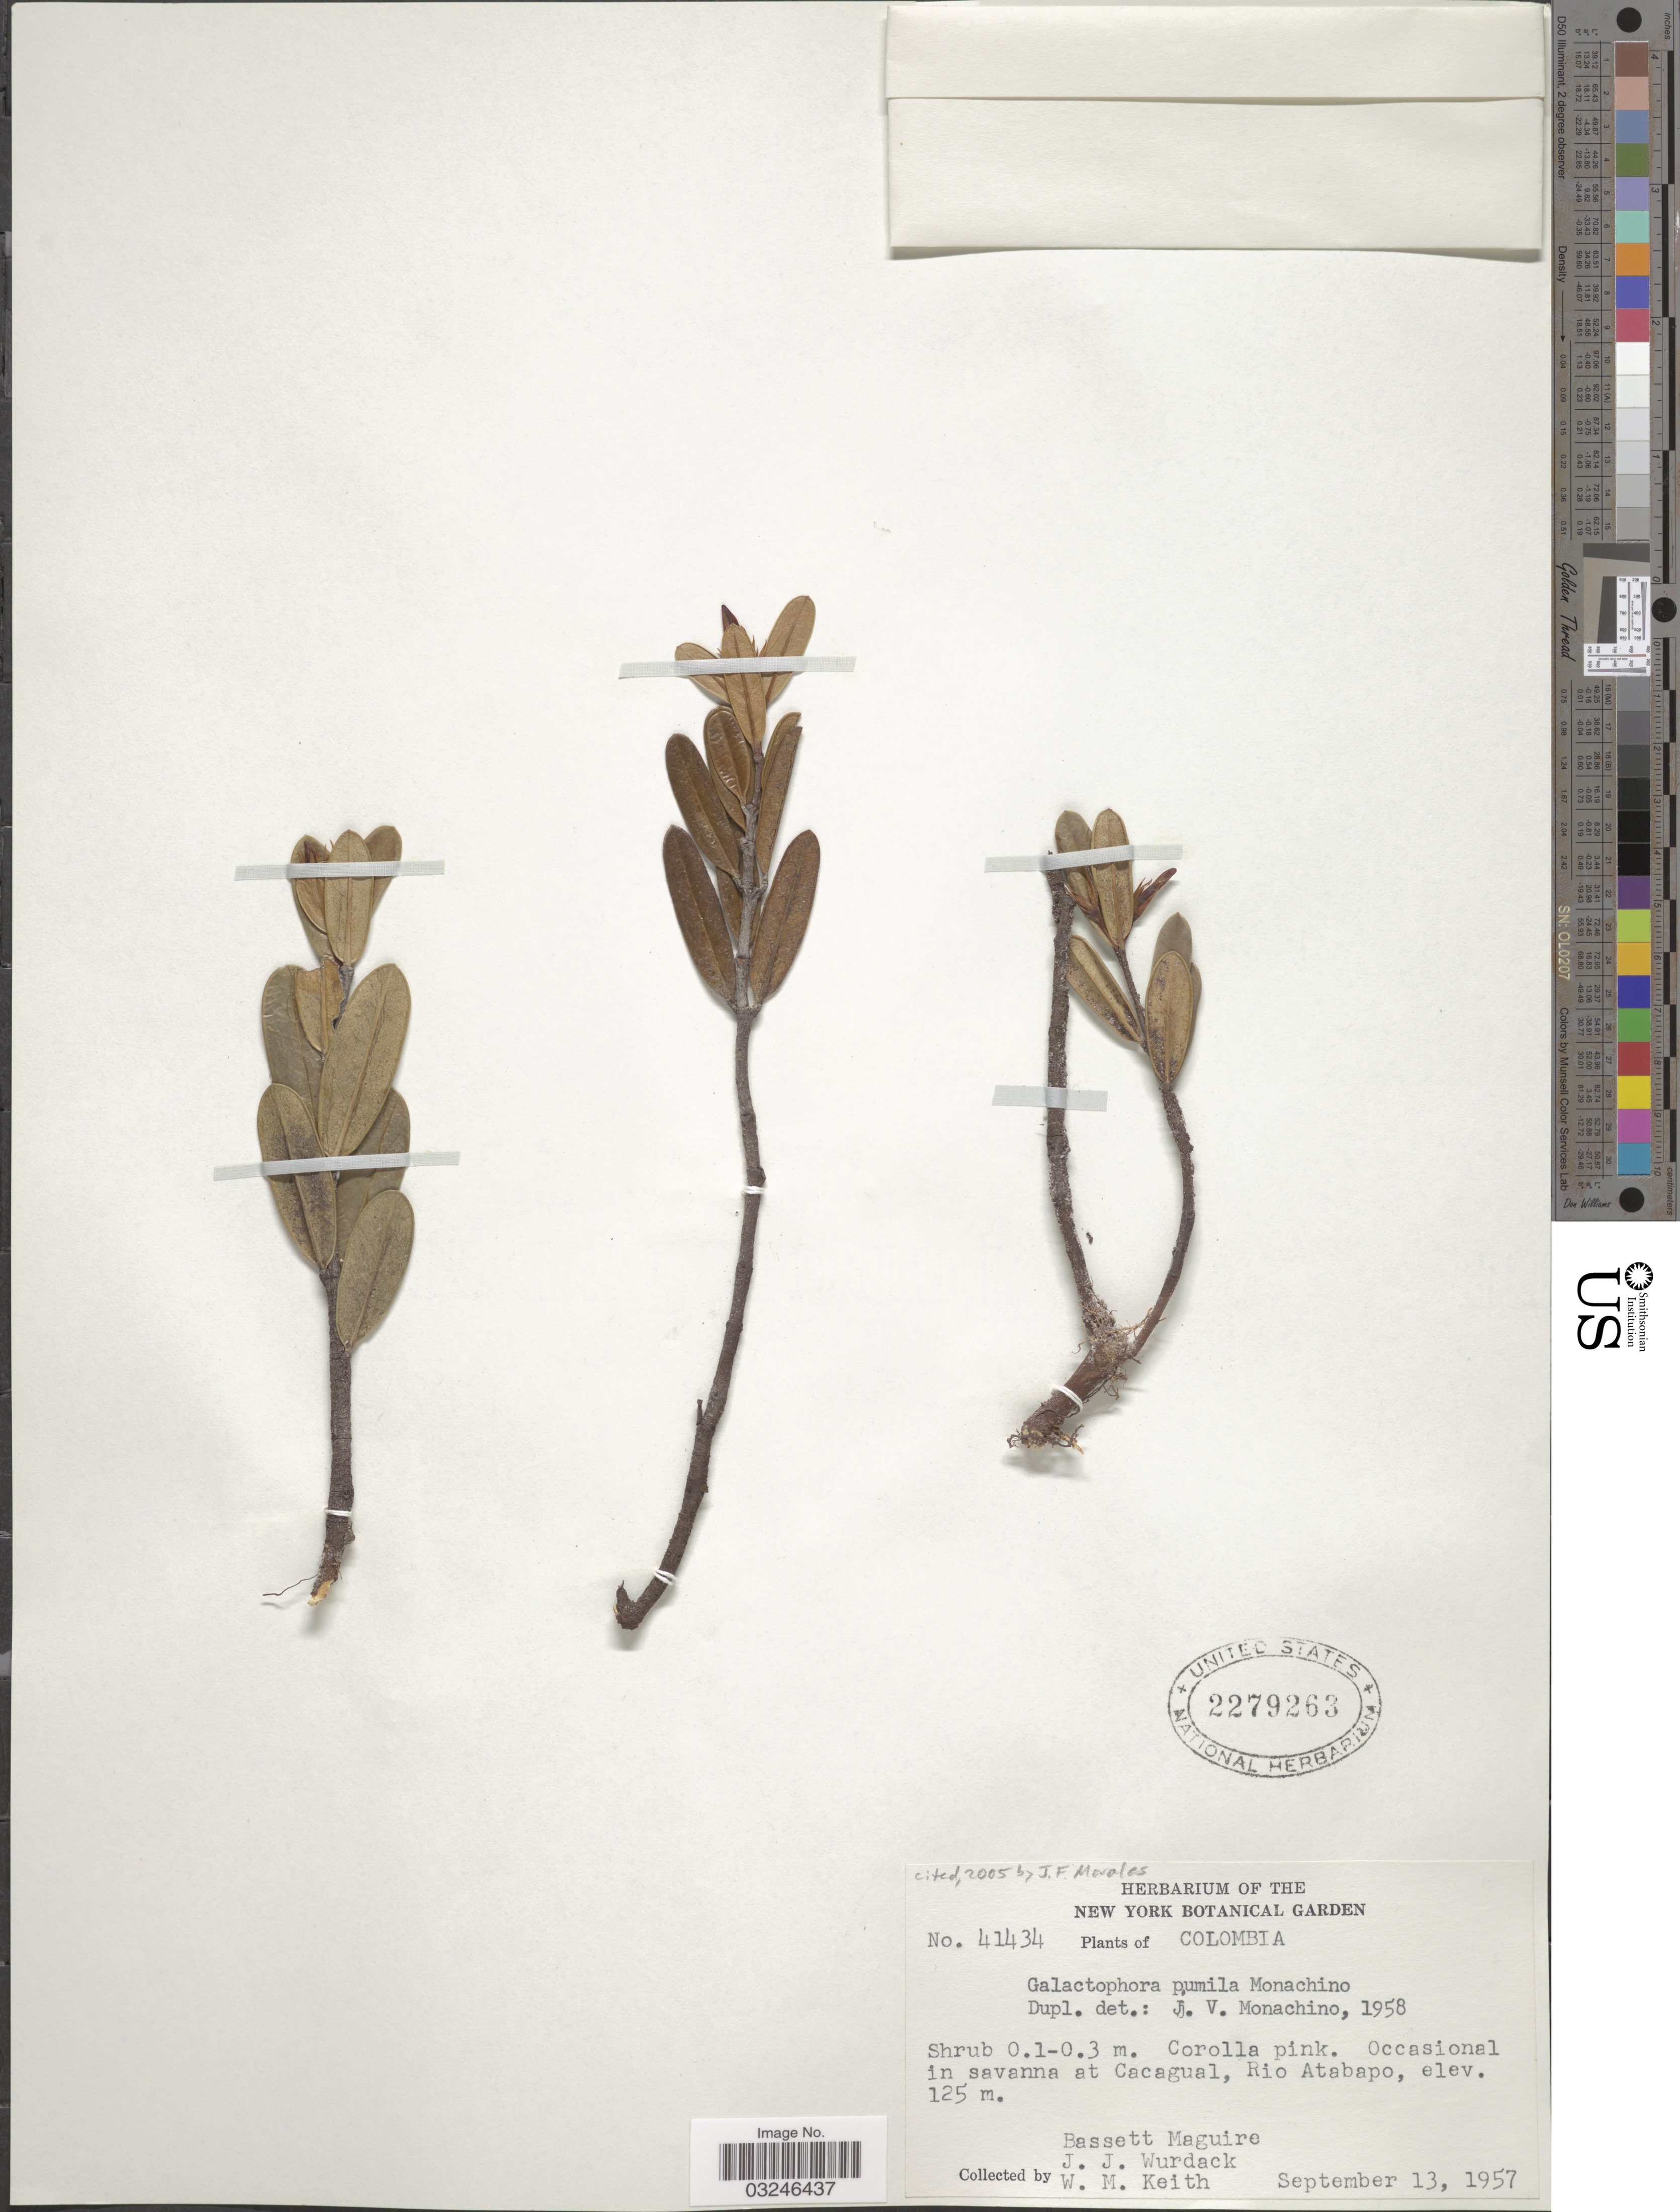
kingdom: Plantae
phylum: Tracheophyta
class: Magnoliopsida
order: Gentianales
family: Apocynaceae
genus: Galactophora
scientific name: Galactophora pumila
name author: Monach.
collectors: B. Maguire, J. J. Wurdack & W. Keith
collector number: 41434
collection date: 1957-09-13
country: Colombia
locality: Occasional in savanna at Cacagual, Rio Atabapo.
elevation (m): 125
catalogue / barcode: US 2279263